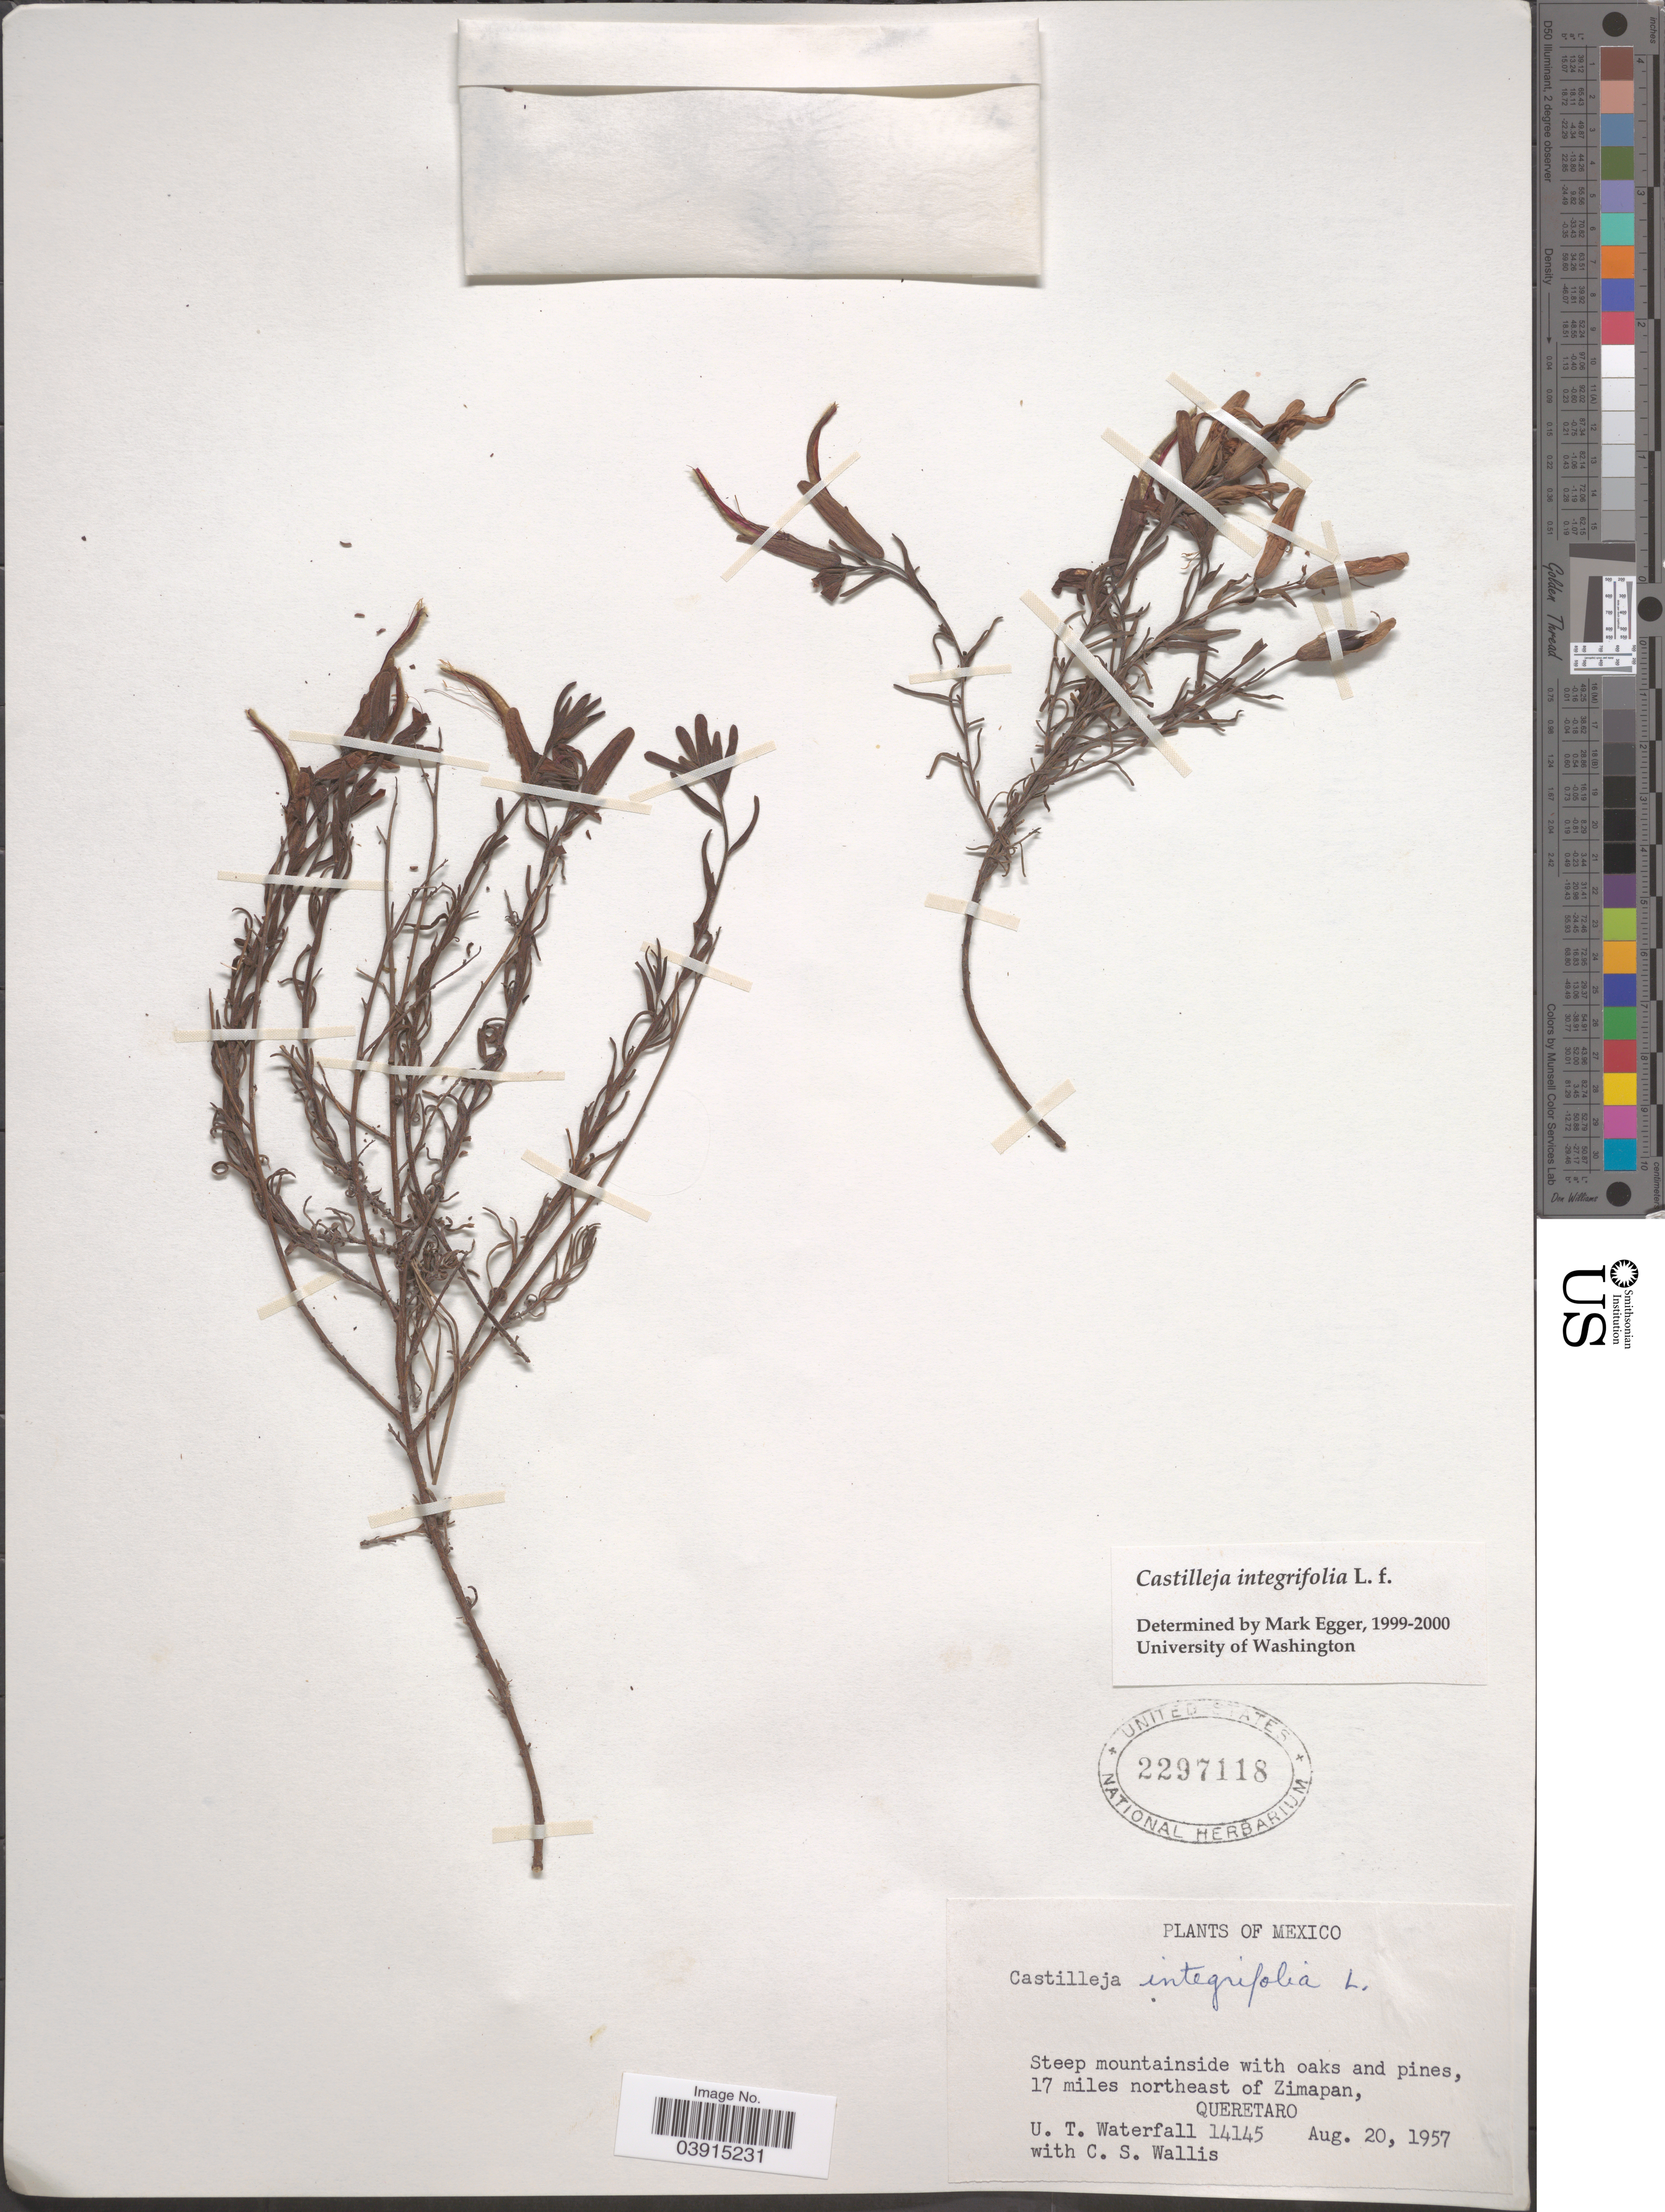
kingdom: Plantae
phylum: Tracheophyta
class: Magnoliopsida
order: Lamiales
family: Orobanchaceae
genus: Castilleja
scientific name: Castilleja integrifolia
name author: L. f.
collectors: U. T. Waterfall & C. S. Wallis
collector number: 14145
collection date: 1957-08-20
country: Mexico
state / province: Querétaro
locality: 17 miles northeast of Zimapan.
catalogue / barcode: US 2297118